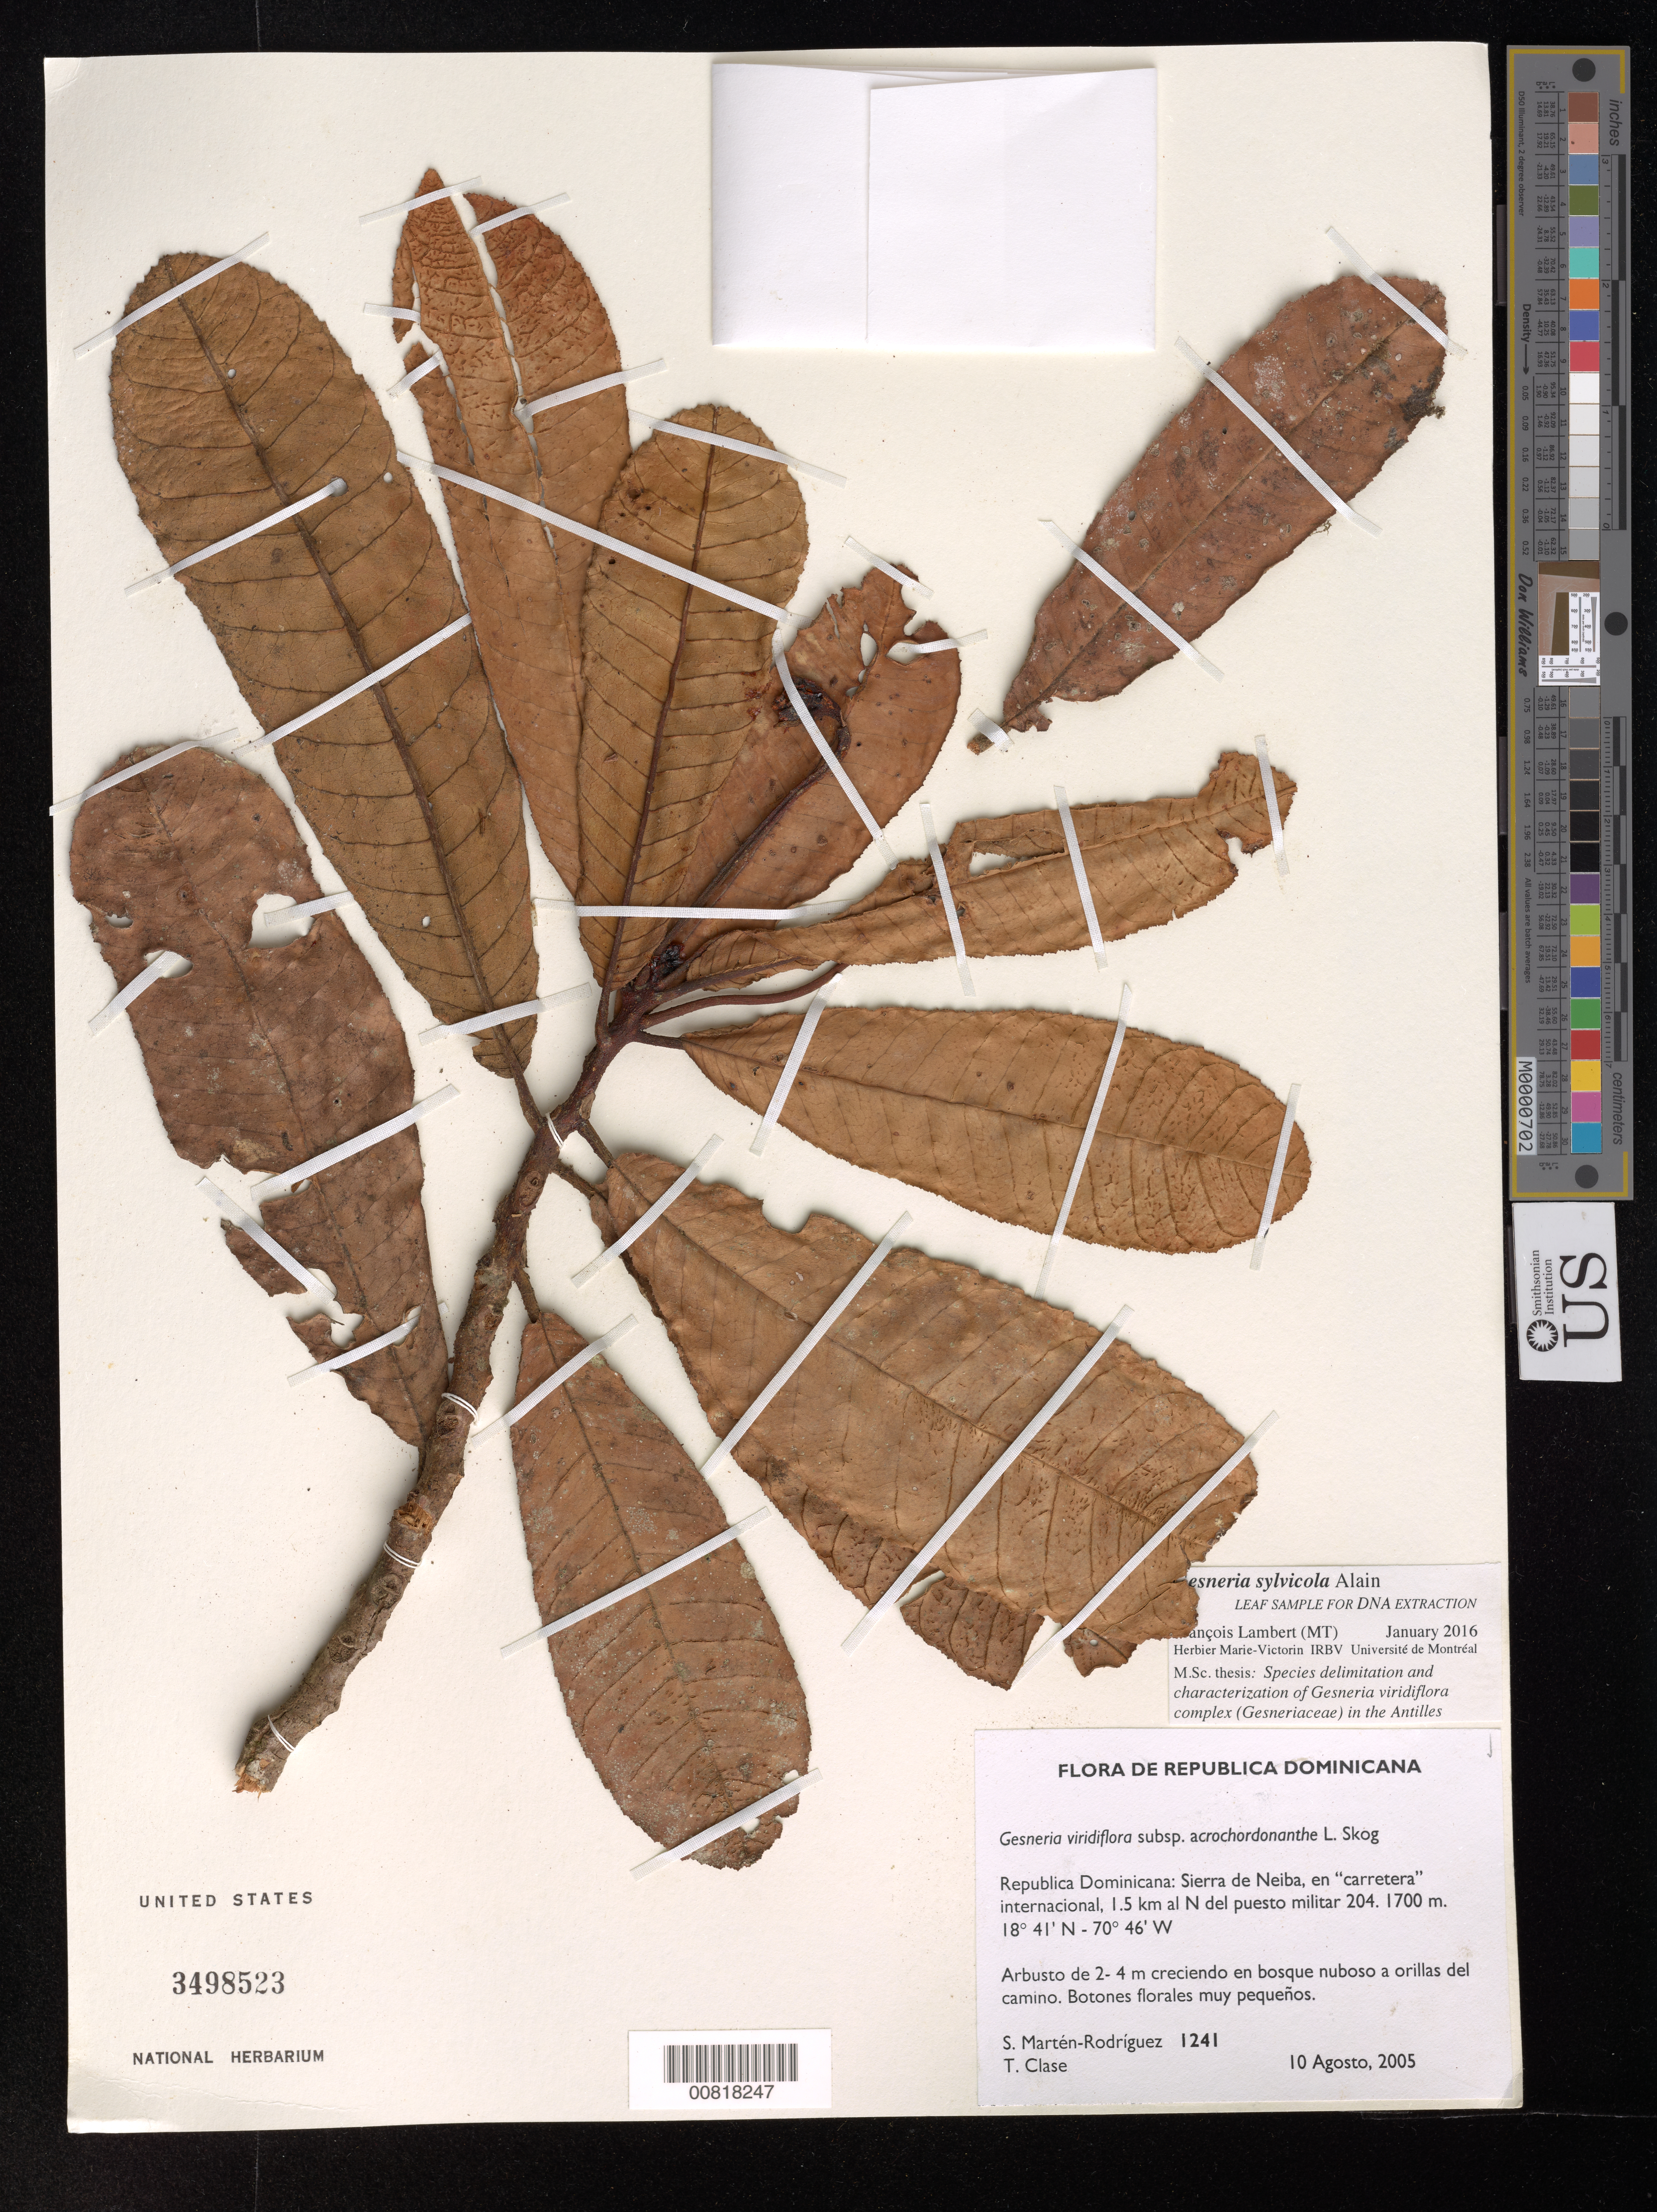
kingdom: Plantae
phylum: Tracheophyta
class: Magnoliopsida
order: Lamiales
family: Gesneriaceae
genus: Gesneria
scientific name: Gesneria sylvicola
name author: Alain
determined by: Lambert, Francois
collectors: S. Martén-Rodríguez & T. Clase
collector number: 1241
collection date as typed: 10 Aug 2005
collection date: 2005-08-10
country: Dominican Republic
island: Hispaniola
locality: Republica Dominicana: Sierra de Neiba, en "carretera" internacional, 1.5 km al N del puesto militar 204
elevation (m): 1700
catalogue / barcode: US 3498523